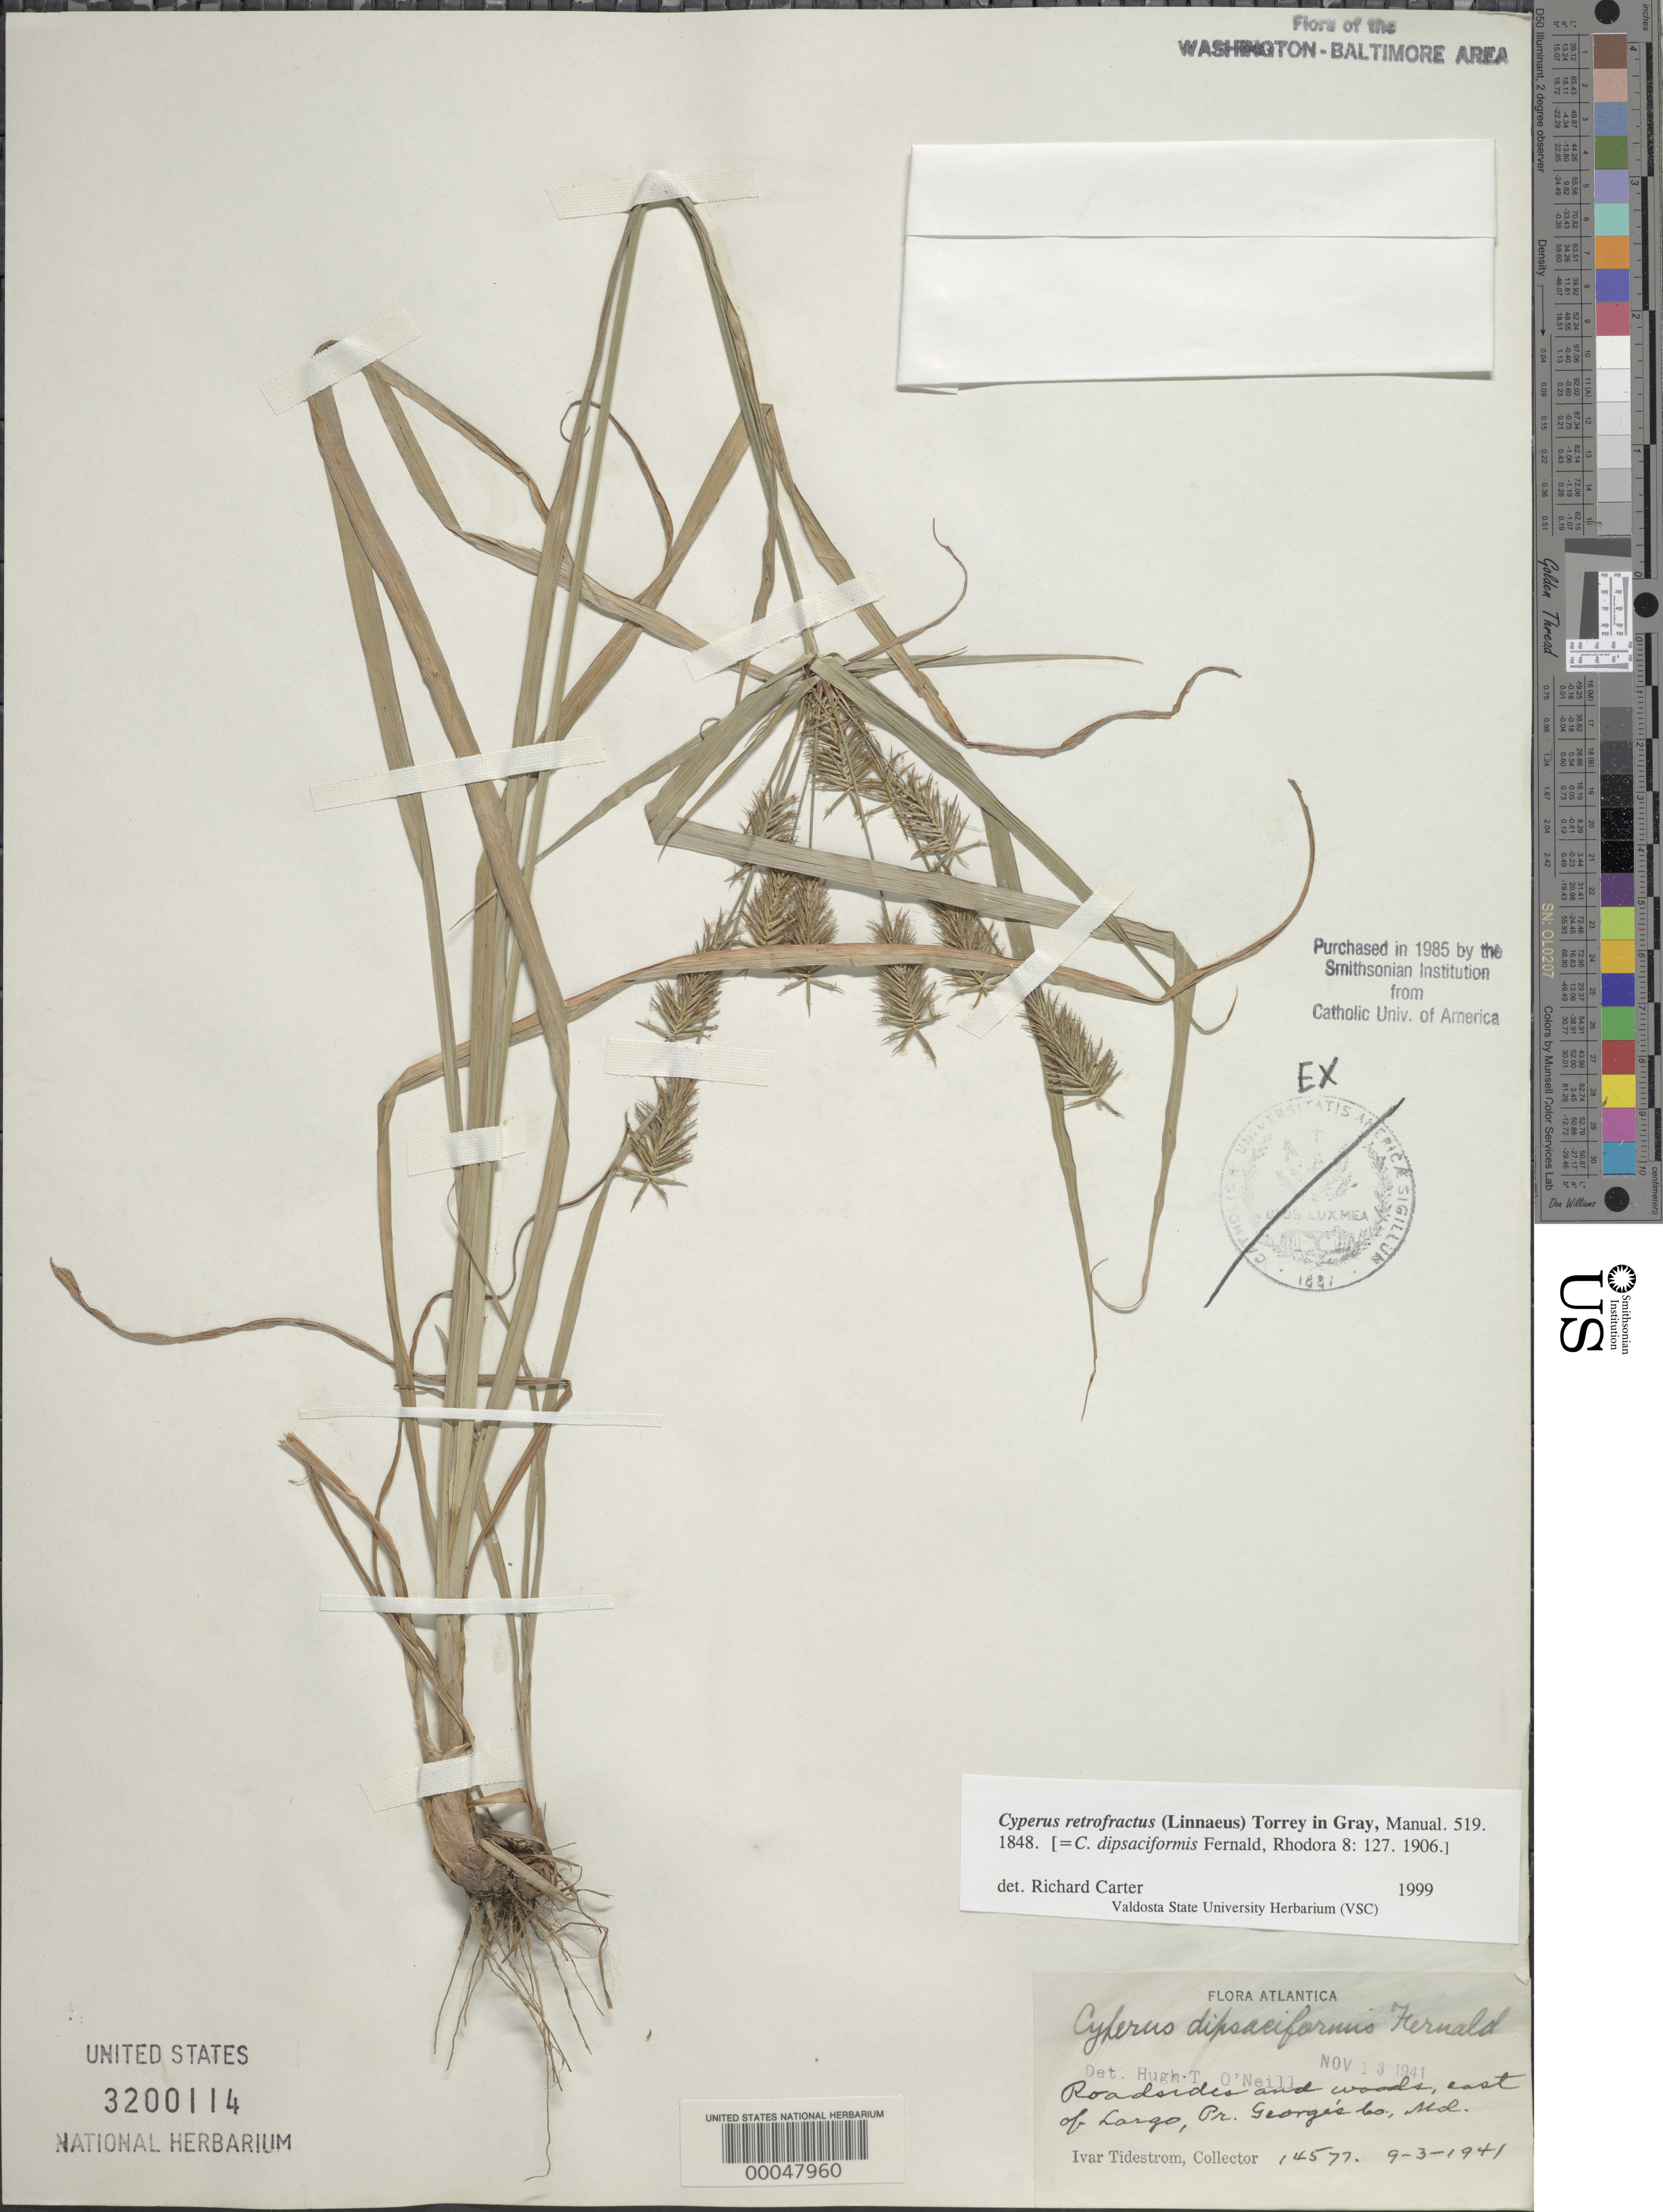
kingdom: Plantae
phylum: Tracheophyta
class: Liliopsida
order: Poales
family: Cyperaceae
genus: Cyperus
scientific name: Cyperus retrofractus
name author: (L.) Torr.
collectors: I. F. Tidestrom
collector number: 14577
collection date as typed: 09 Mar 1941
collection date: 1941-03-09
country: United States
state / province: Maryland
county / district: Prince George's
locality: E of Largo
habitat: Roadsides and woods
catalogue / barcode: US 3200114